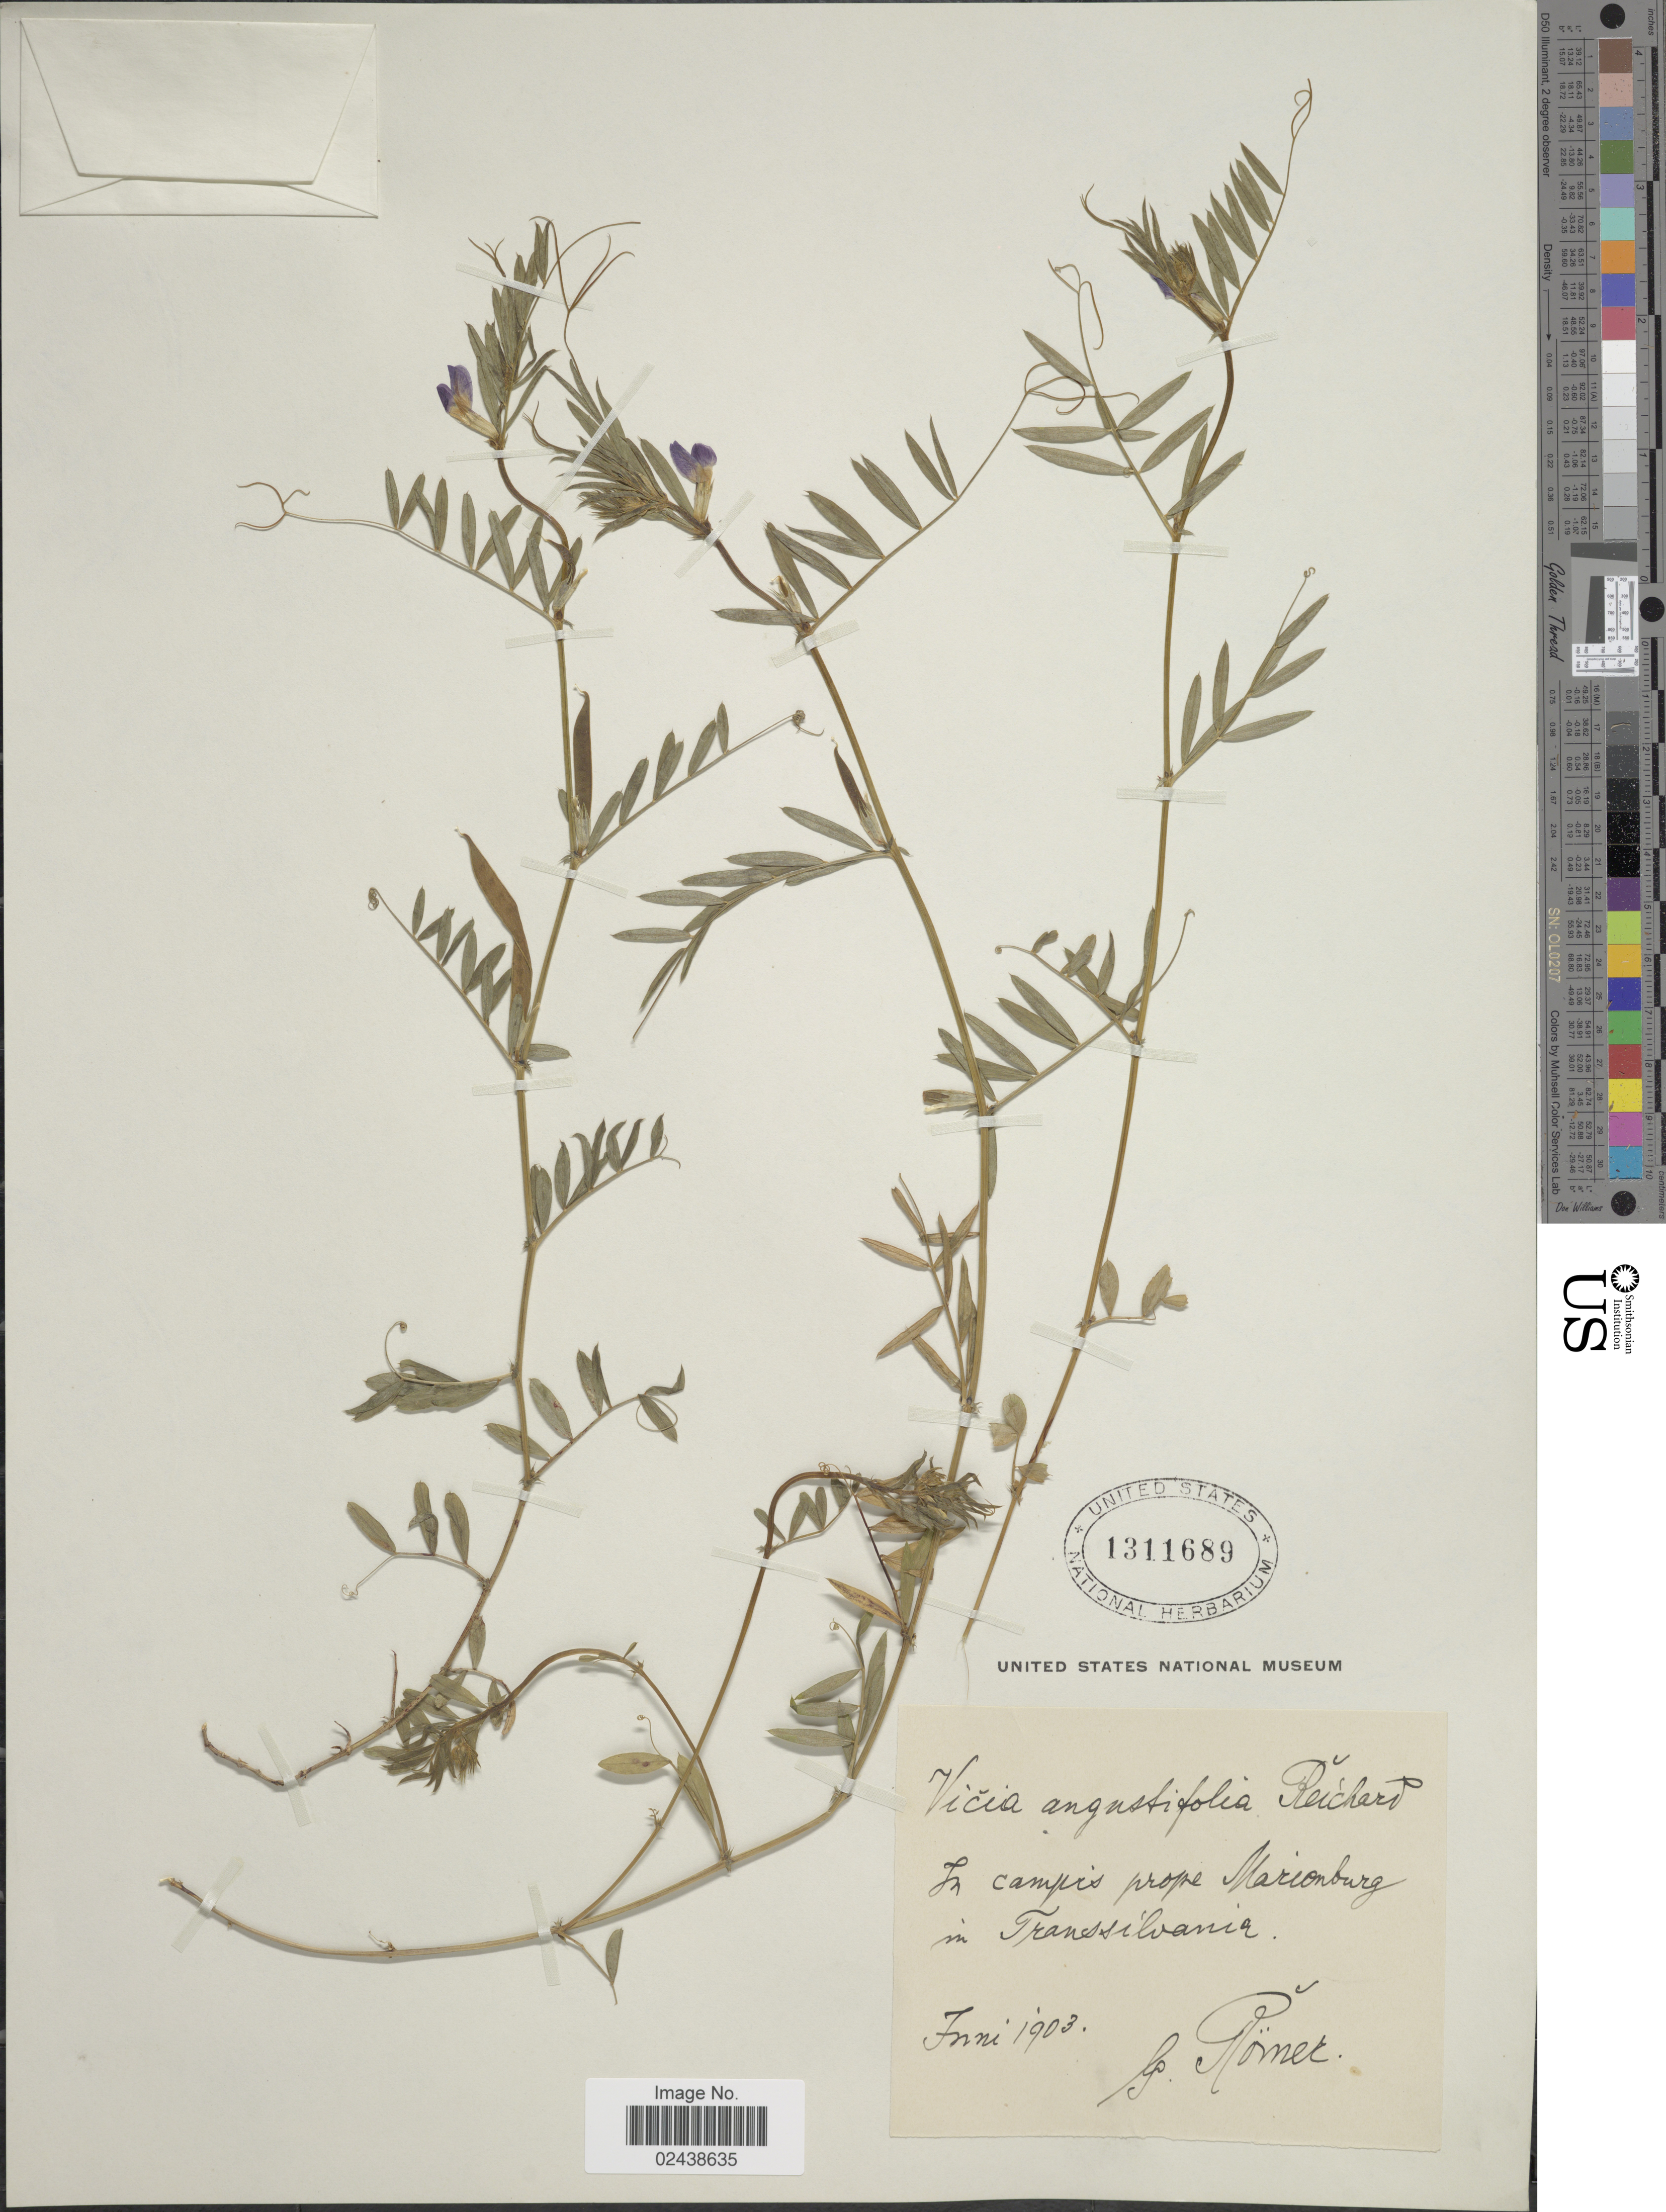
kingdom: Plantae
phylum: Tracheophyta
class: Magnoliopsida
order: Fabales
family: Fabaceae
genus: Vicia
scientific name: Vicia angustifolia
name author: L.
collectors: G. Romer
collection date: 1903-06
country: Romania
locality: In campis prope Marionburg in Transsilvania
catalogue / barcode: US 1311689